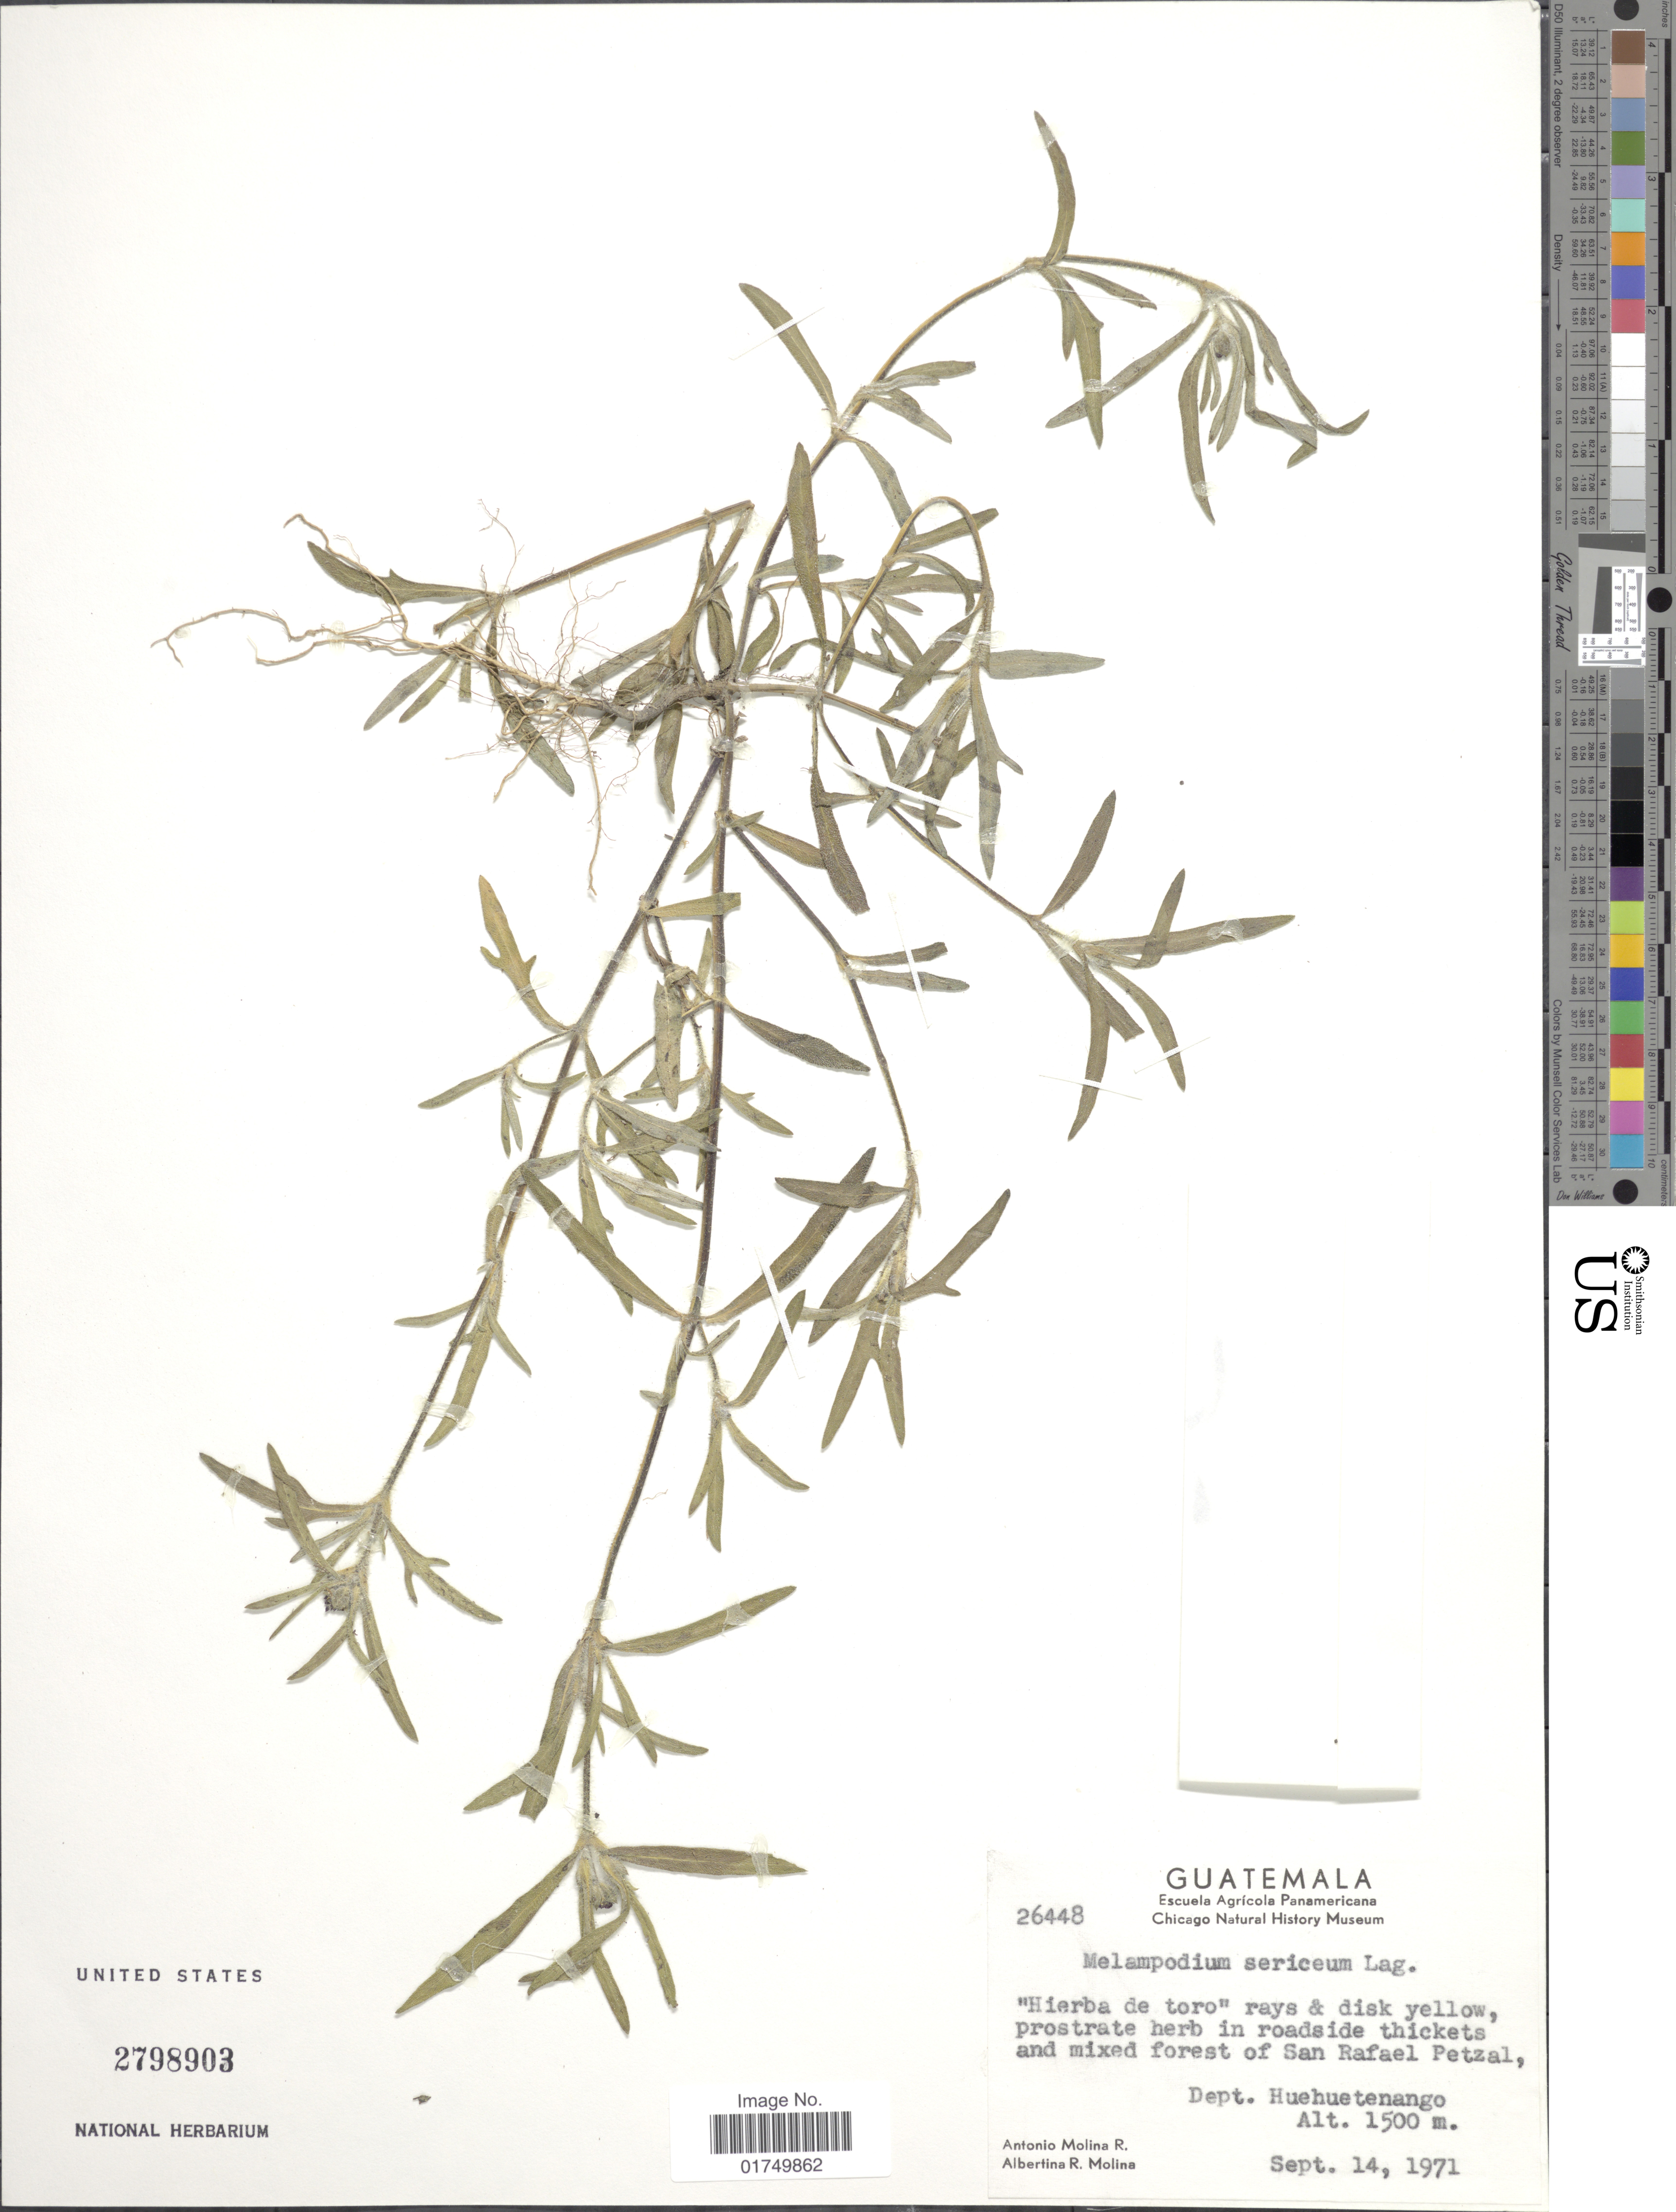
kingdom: Plantae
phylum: Tracheophyta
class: Magnoliopsida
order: Asterales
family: Asteraceae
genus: Melampodium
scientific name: Melampodium sericeum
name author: Kunth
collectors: A. Molina R. & A. R. Molina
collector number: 26448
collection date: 1971-09-14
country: Guatemala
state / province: Huehuetenango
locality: San Raael Petzal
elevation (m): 1500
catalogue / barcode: US 2798903